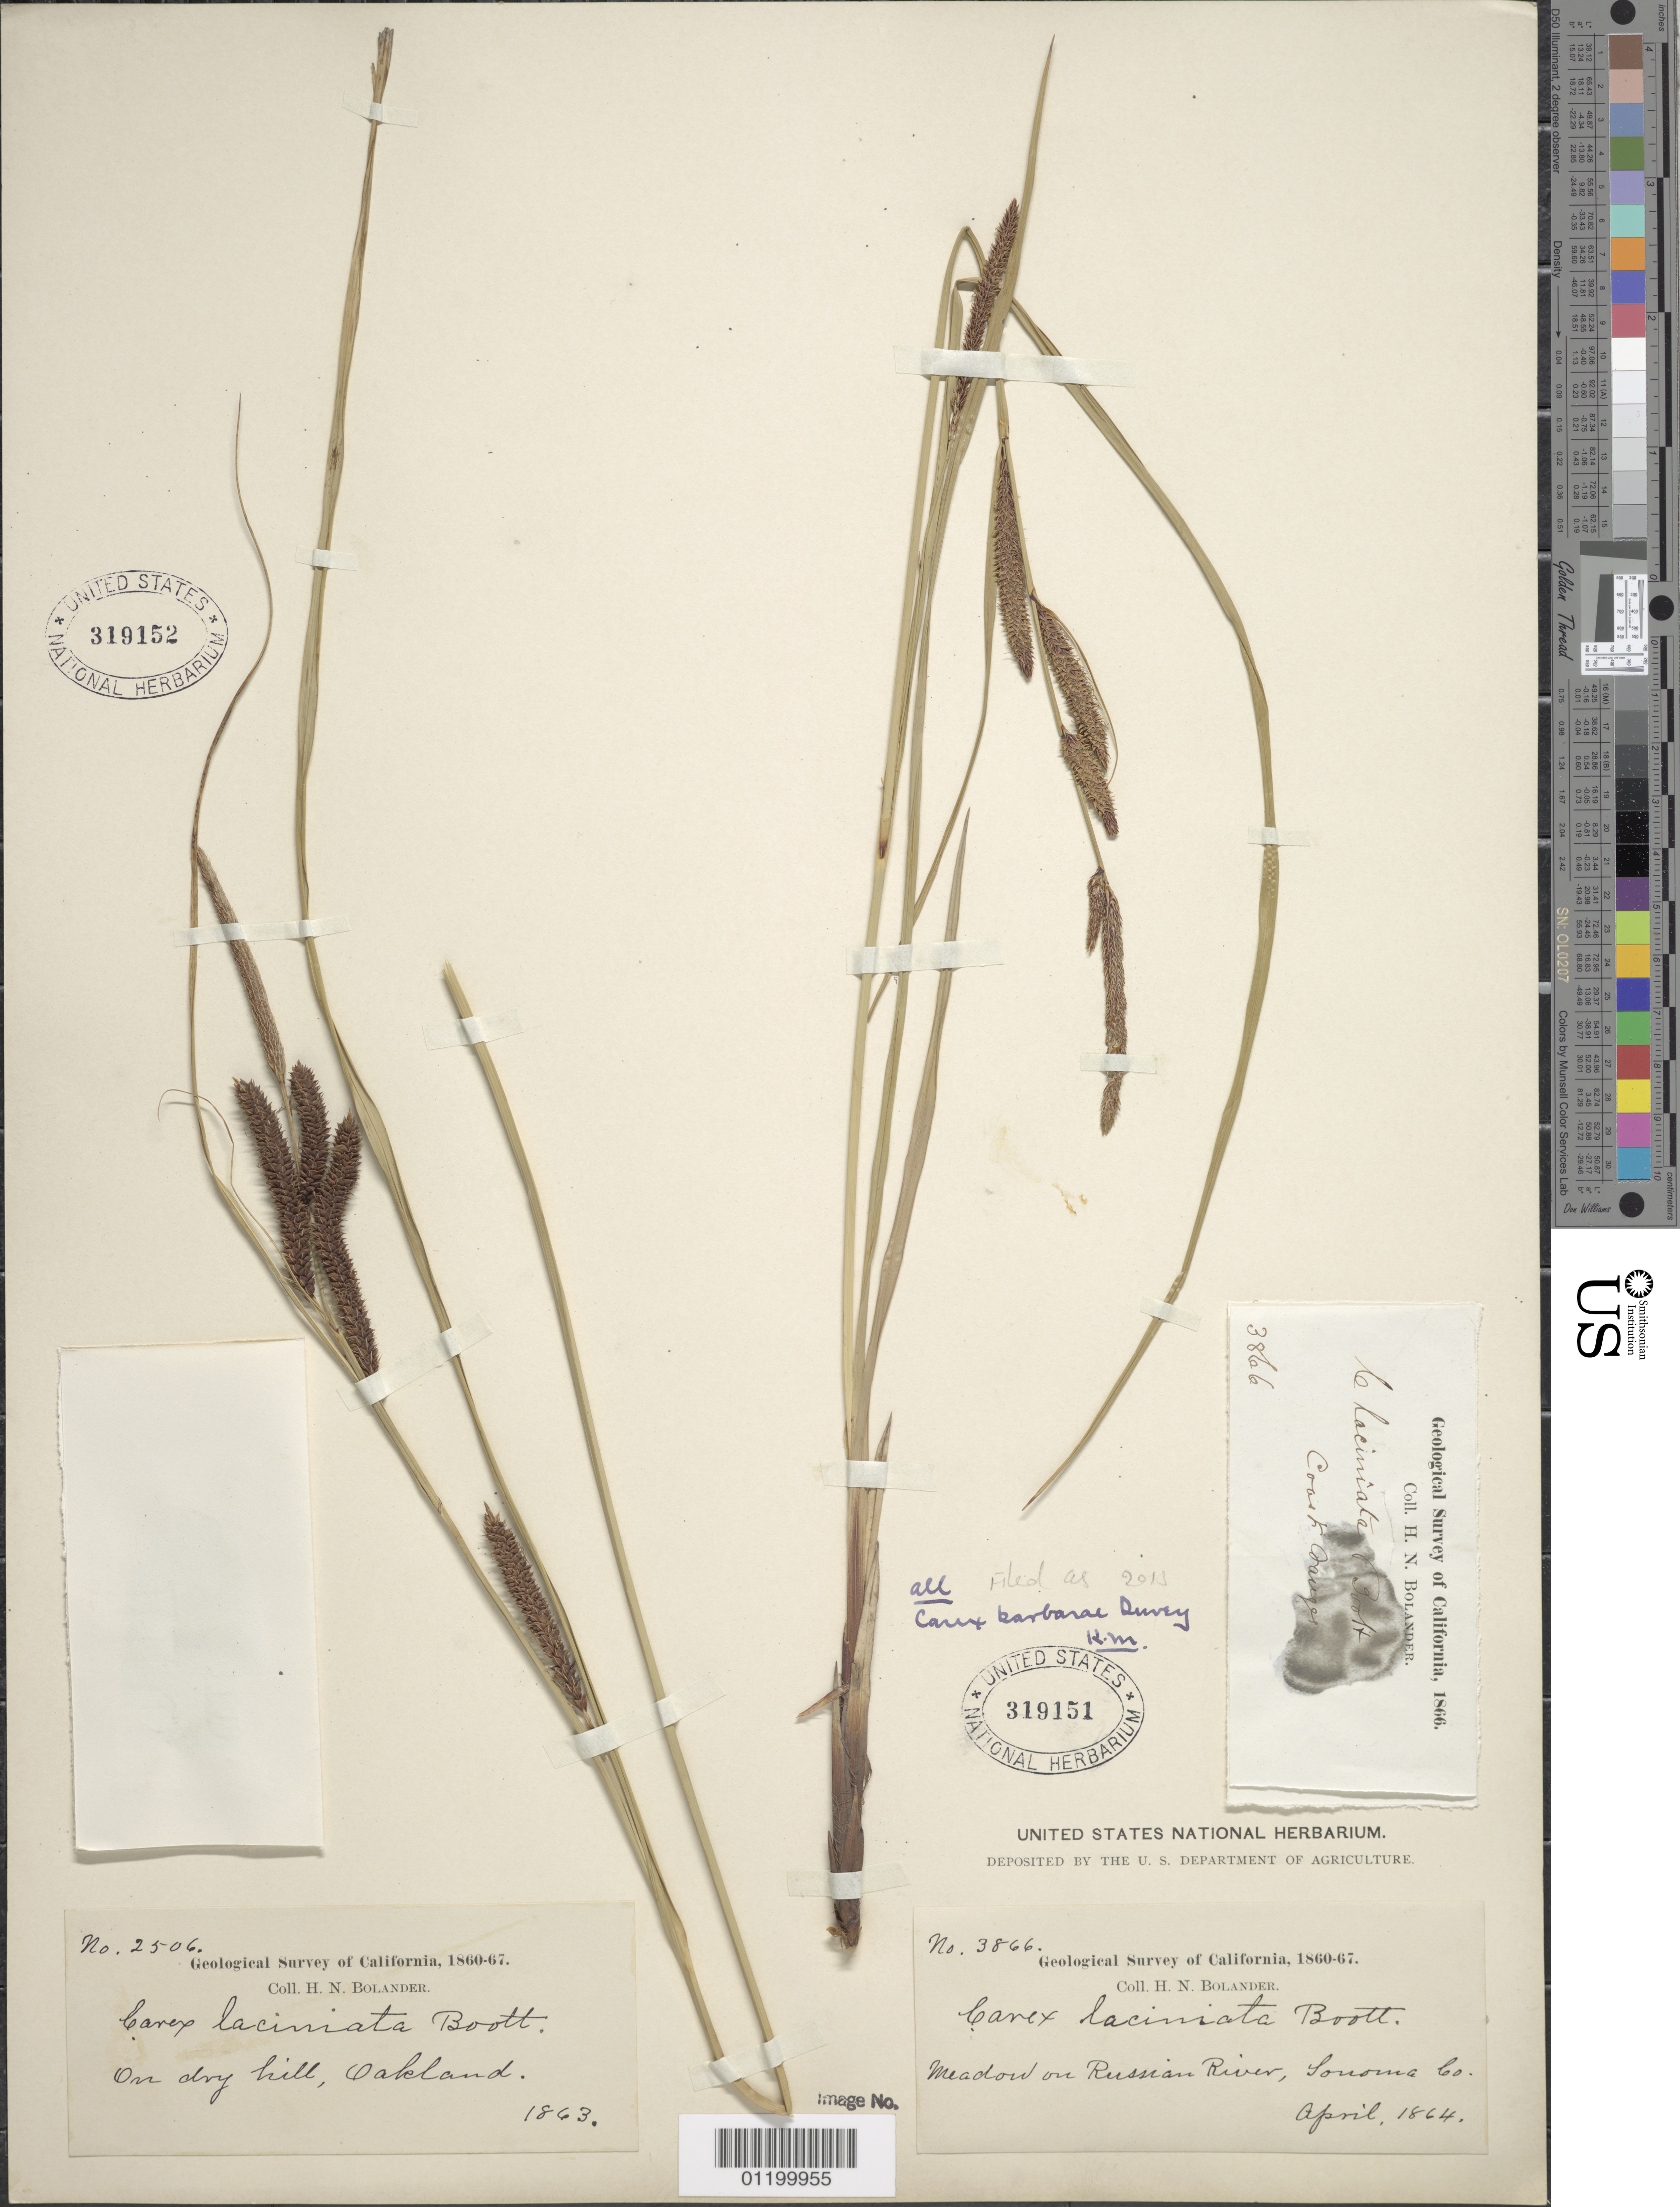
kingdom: Plantae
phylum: Tracheophyta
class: Liliopsida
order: Poales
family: Cyperaceae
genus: Carex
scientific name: Carex barbarae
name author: Dewey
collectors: H. Bolander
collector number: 2506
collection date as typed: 1863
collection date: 1863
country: United States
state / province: California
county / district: Alameda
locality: On dry hill, Oakland.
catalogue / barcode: US 319152